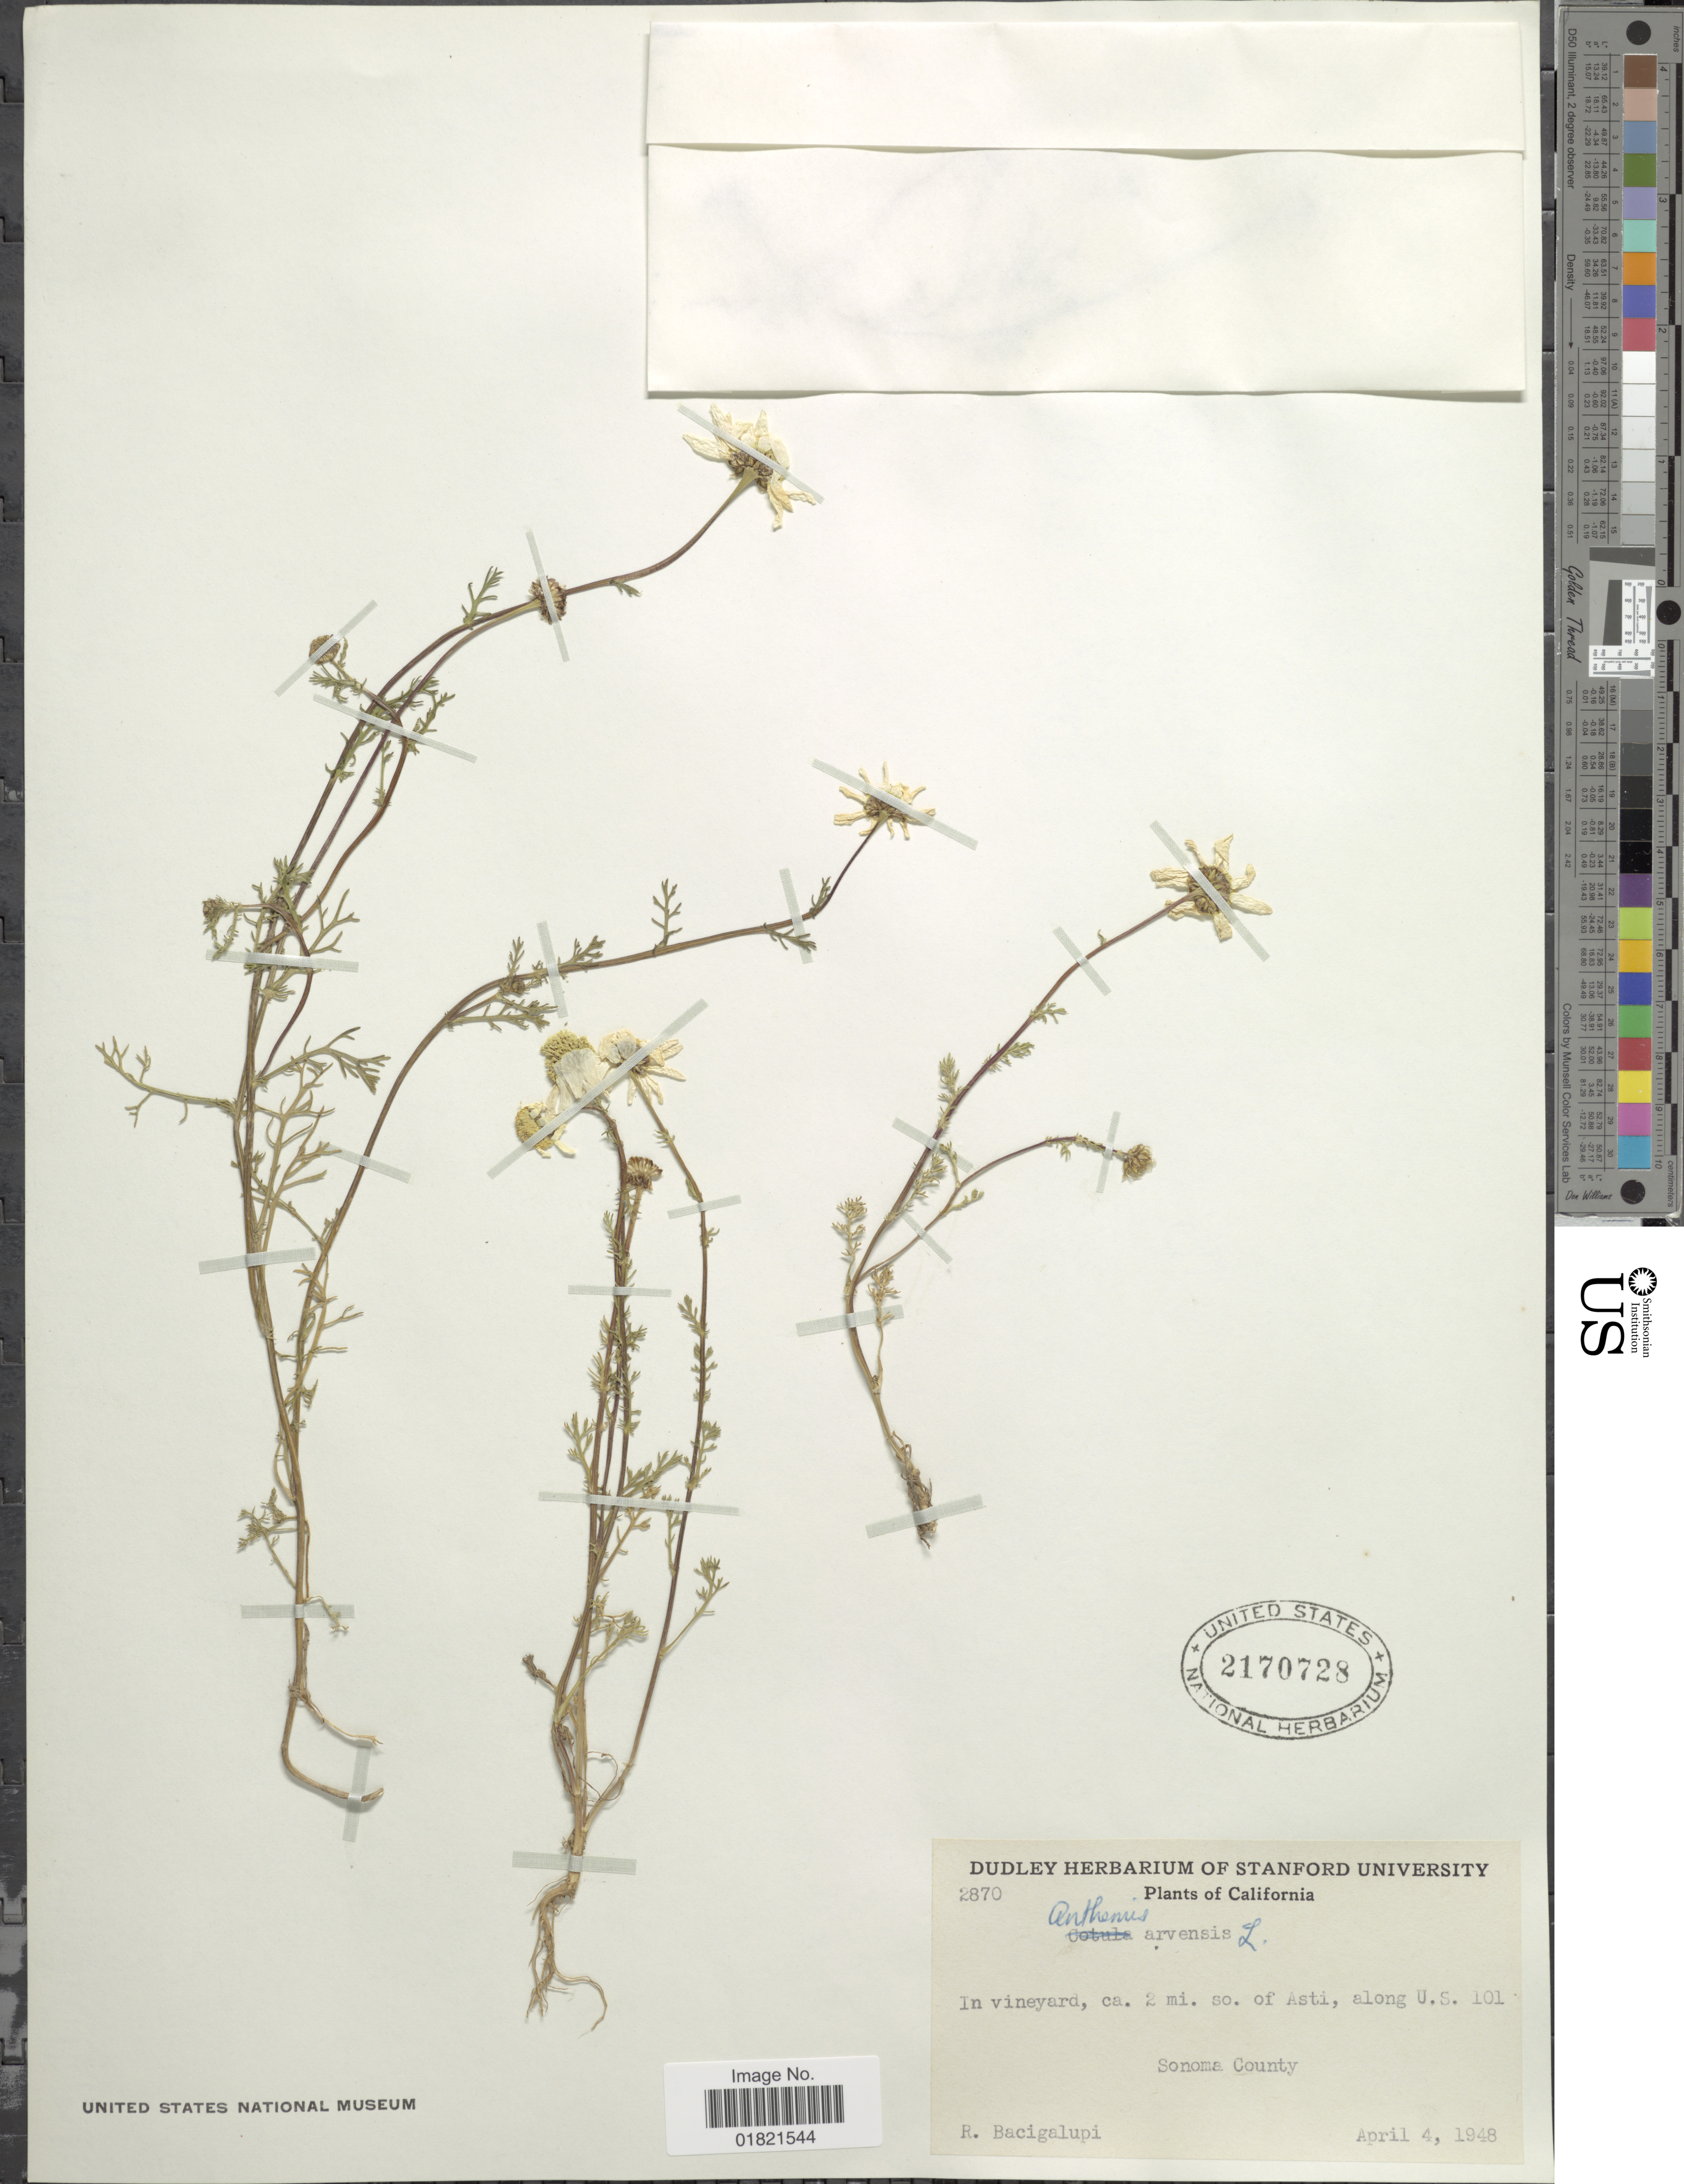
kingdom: Plantae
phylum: Tracheophyta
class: Magnoliopsida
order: Asterales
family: Asteraceae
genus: Anthemis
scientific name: Anthemis arvensis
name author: L.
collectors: R. Bacigalupi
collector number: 2870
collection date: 1948-04-04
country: United States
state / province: California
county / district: Sonoma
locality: Ca. 2 mi. so. of Asti, along U.S. 101, Sonoma County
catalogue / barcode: US 2170728